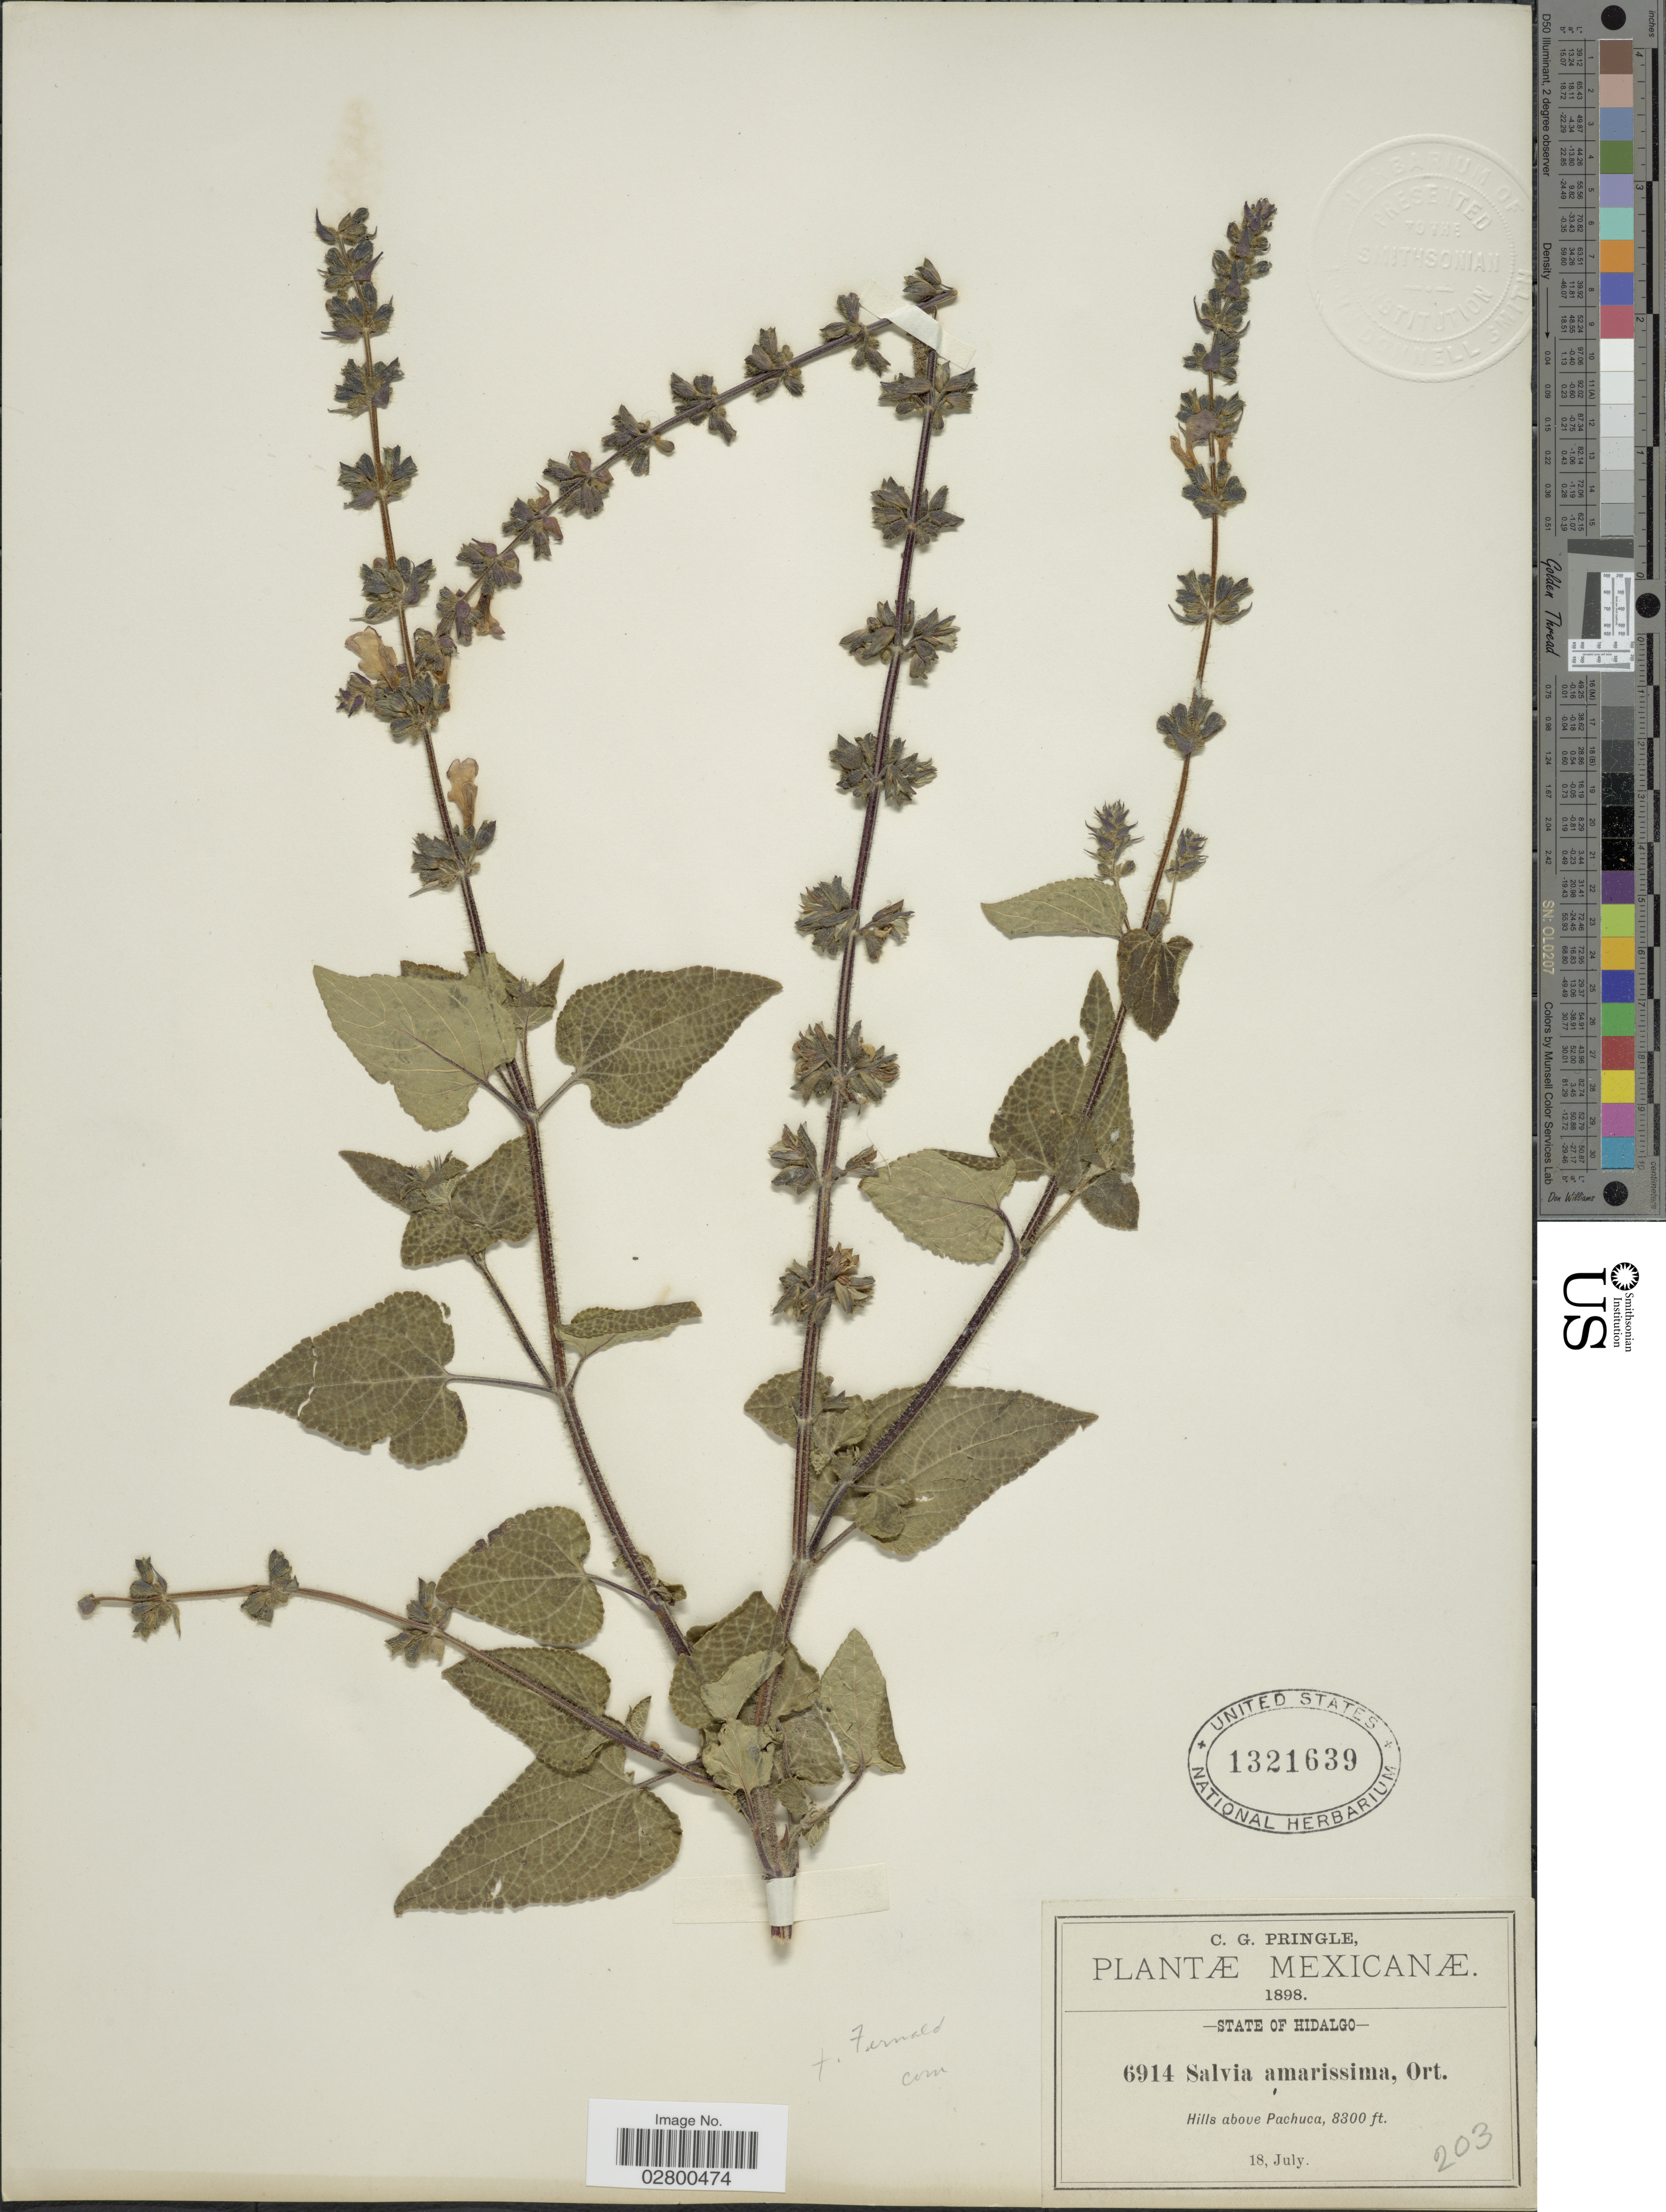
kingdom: Plantae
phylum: Tracheophyta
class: Magnoliopsida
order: Lamiales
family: Lamiaceae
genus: Salvia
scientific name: Salvia amarissima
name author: Orteg.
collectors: C. G. Pringle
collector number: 6914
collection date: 1898-07-18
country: Mexico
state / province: Hidalgo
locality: Hills above Pachuca.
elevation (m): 2530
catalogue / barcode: US 1321639